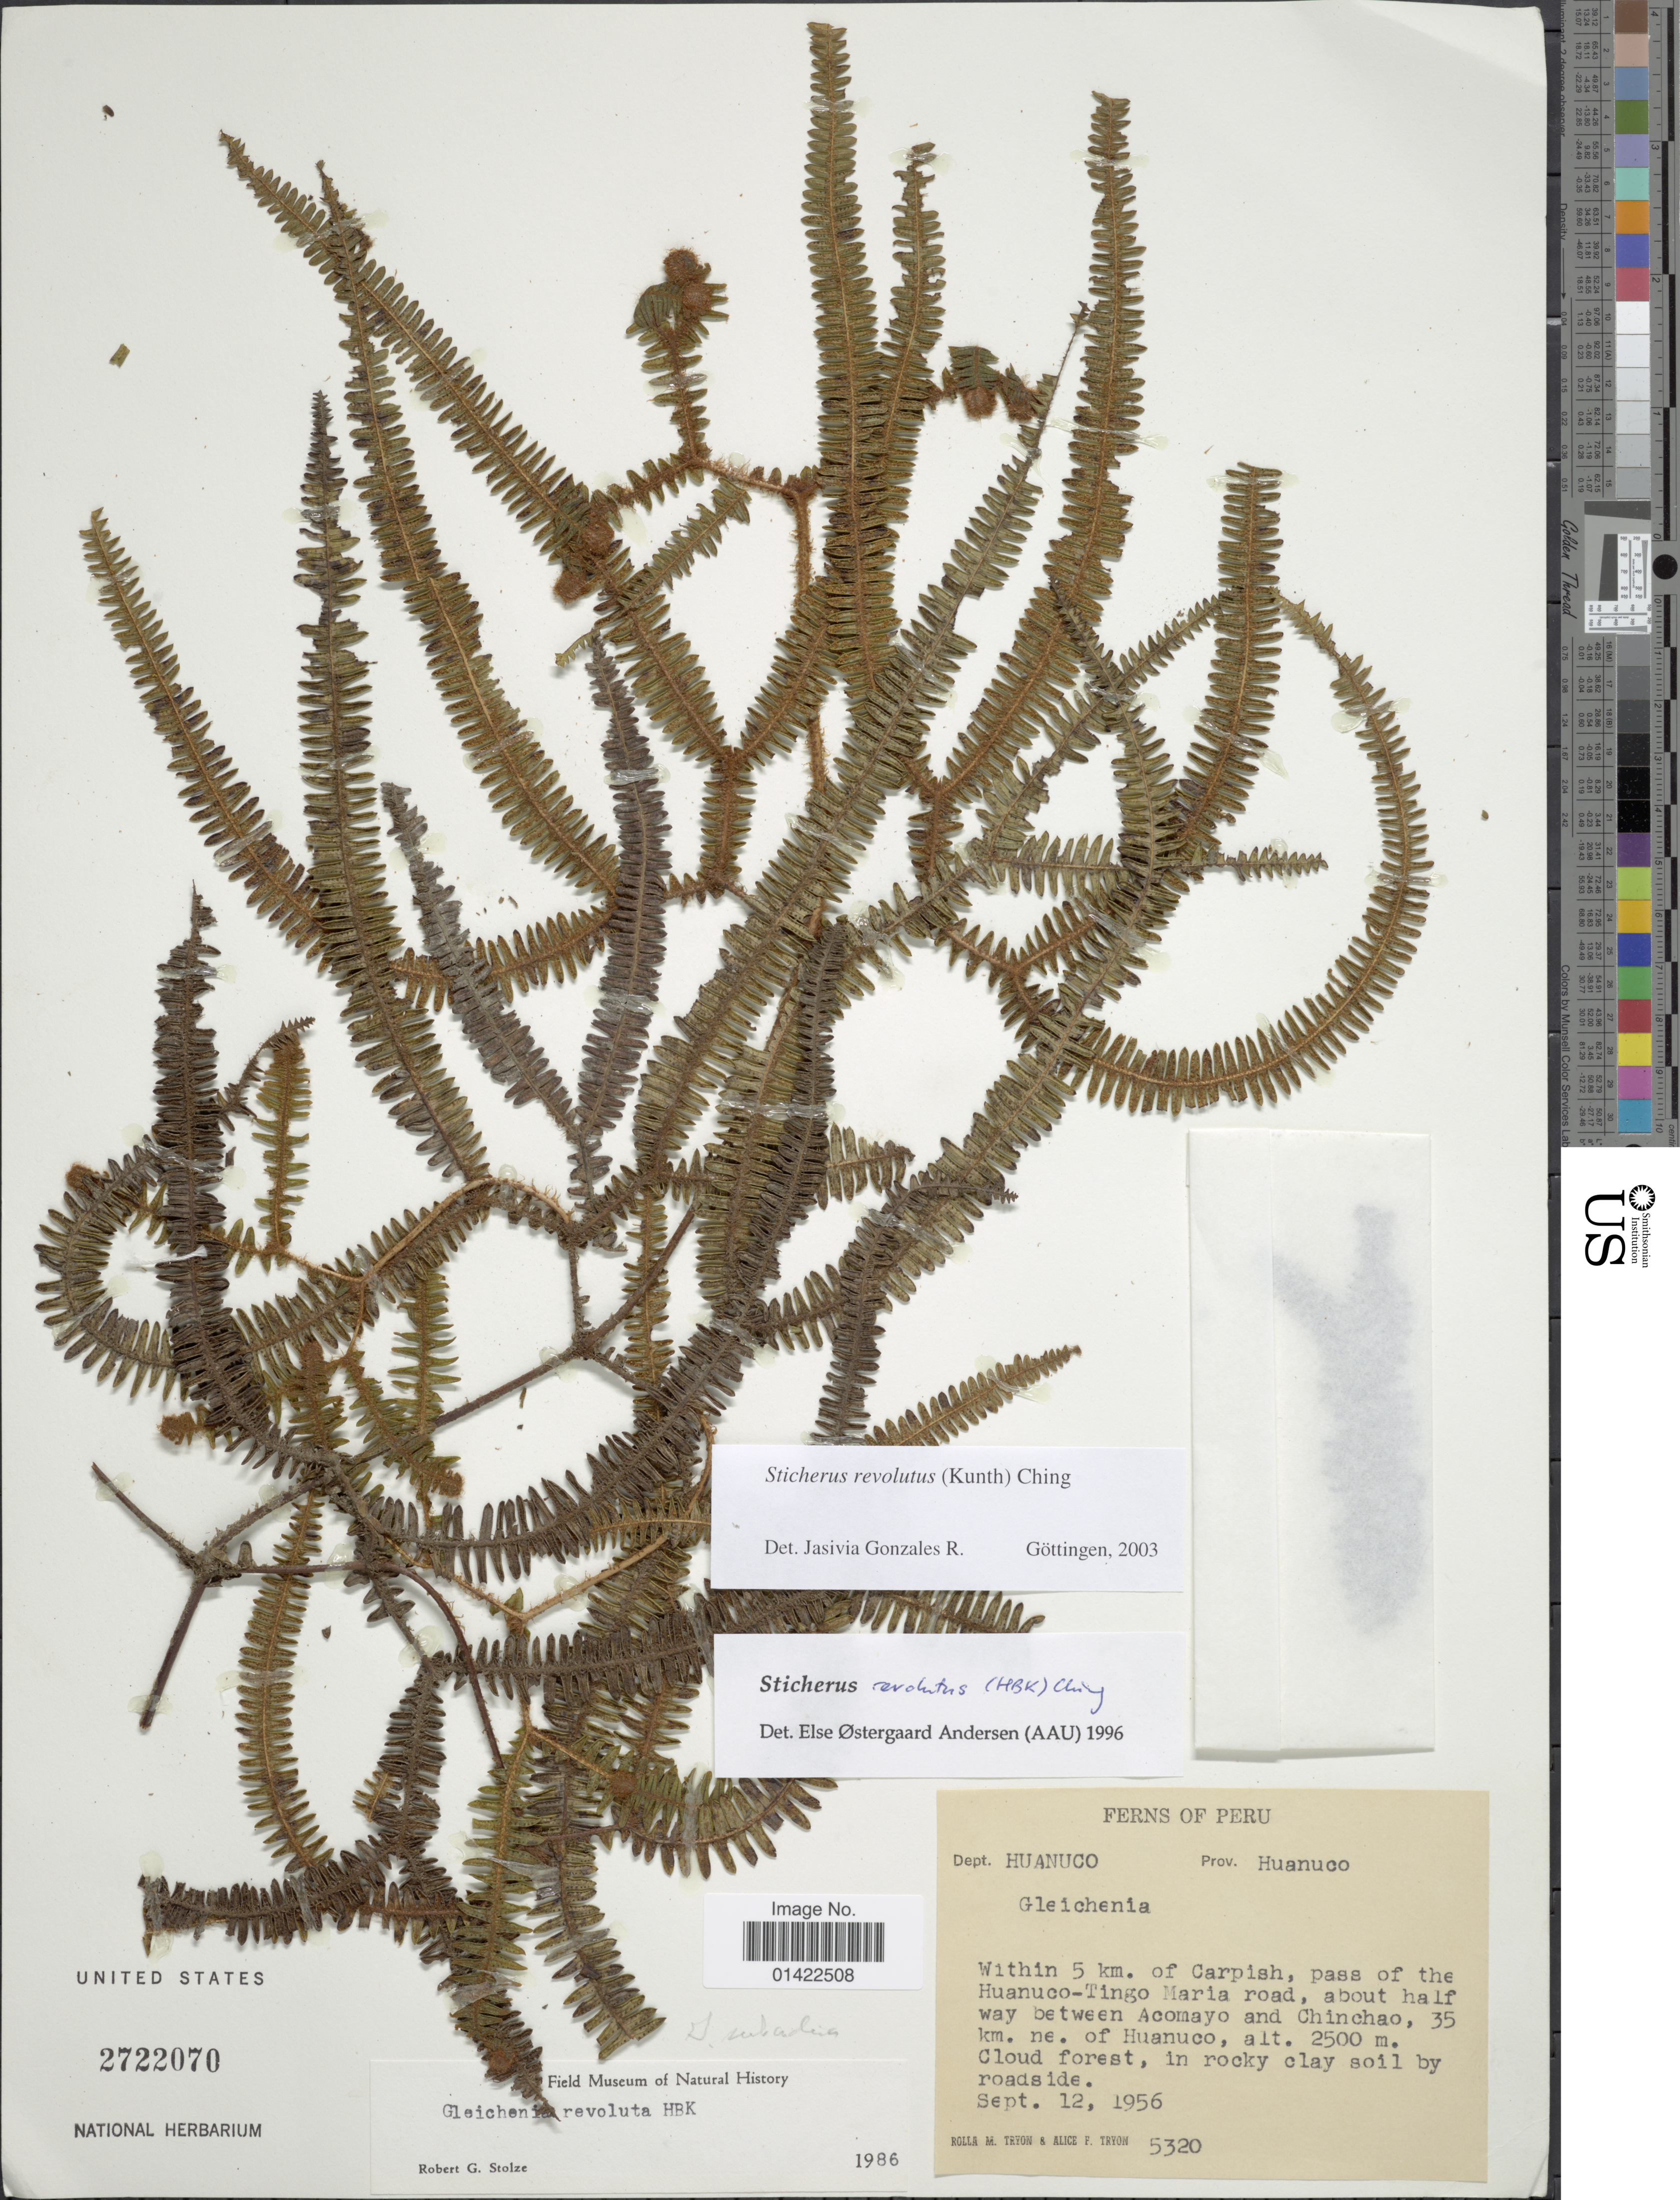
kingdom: Plantae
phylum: Tracheophyta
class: Polypodiopsida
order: Gleicheniales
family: Gleicheniaceae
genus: Sticherus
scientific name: Sticherus revolutus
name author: (Kunth) Ching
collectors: R. M. Tryon & A. F. Tryon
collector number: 5320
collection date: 1956-09-12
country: Peru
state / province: Huánuco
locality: Dept. Huanuco, Within 5 km. of Carpish, pass of the Huanuco-Tingo Maria road, about half way between Acomayo and Chinchao, 35 km. ne. of Huanuco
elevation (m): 2500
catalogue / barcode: US 2722070